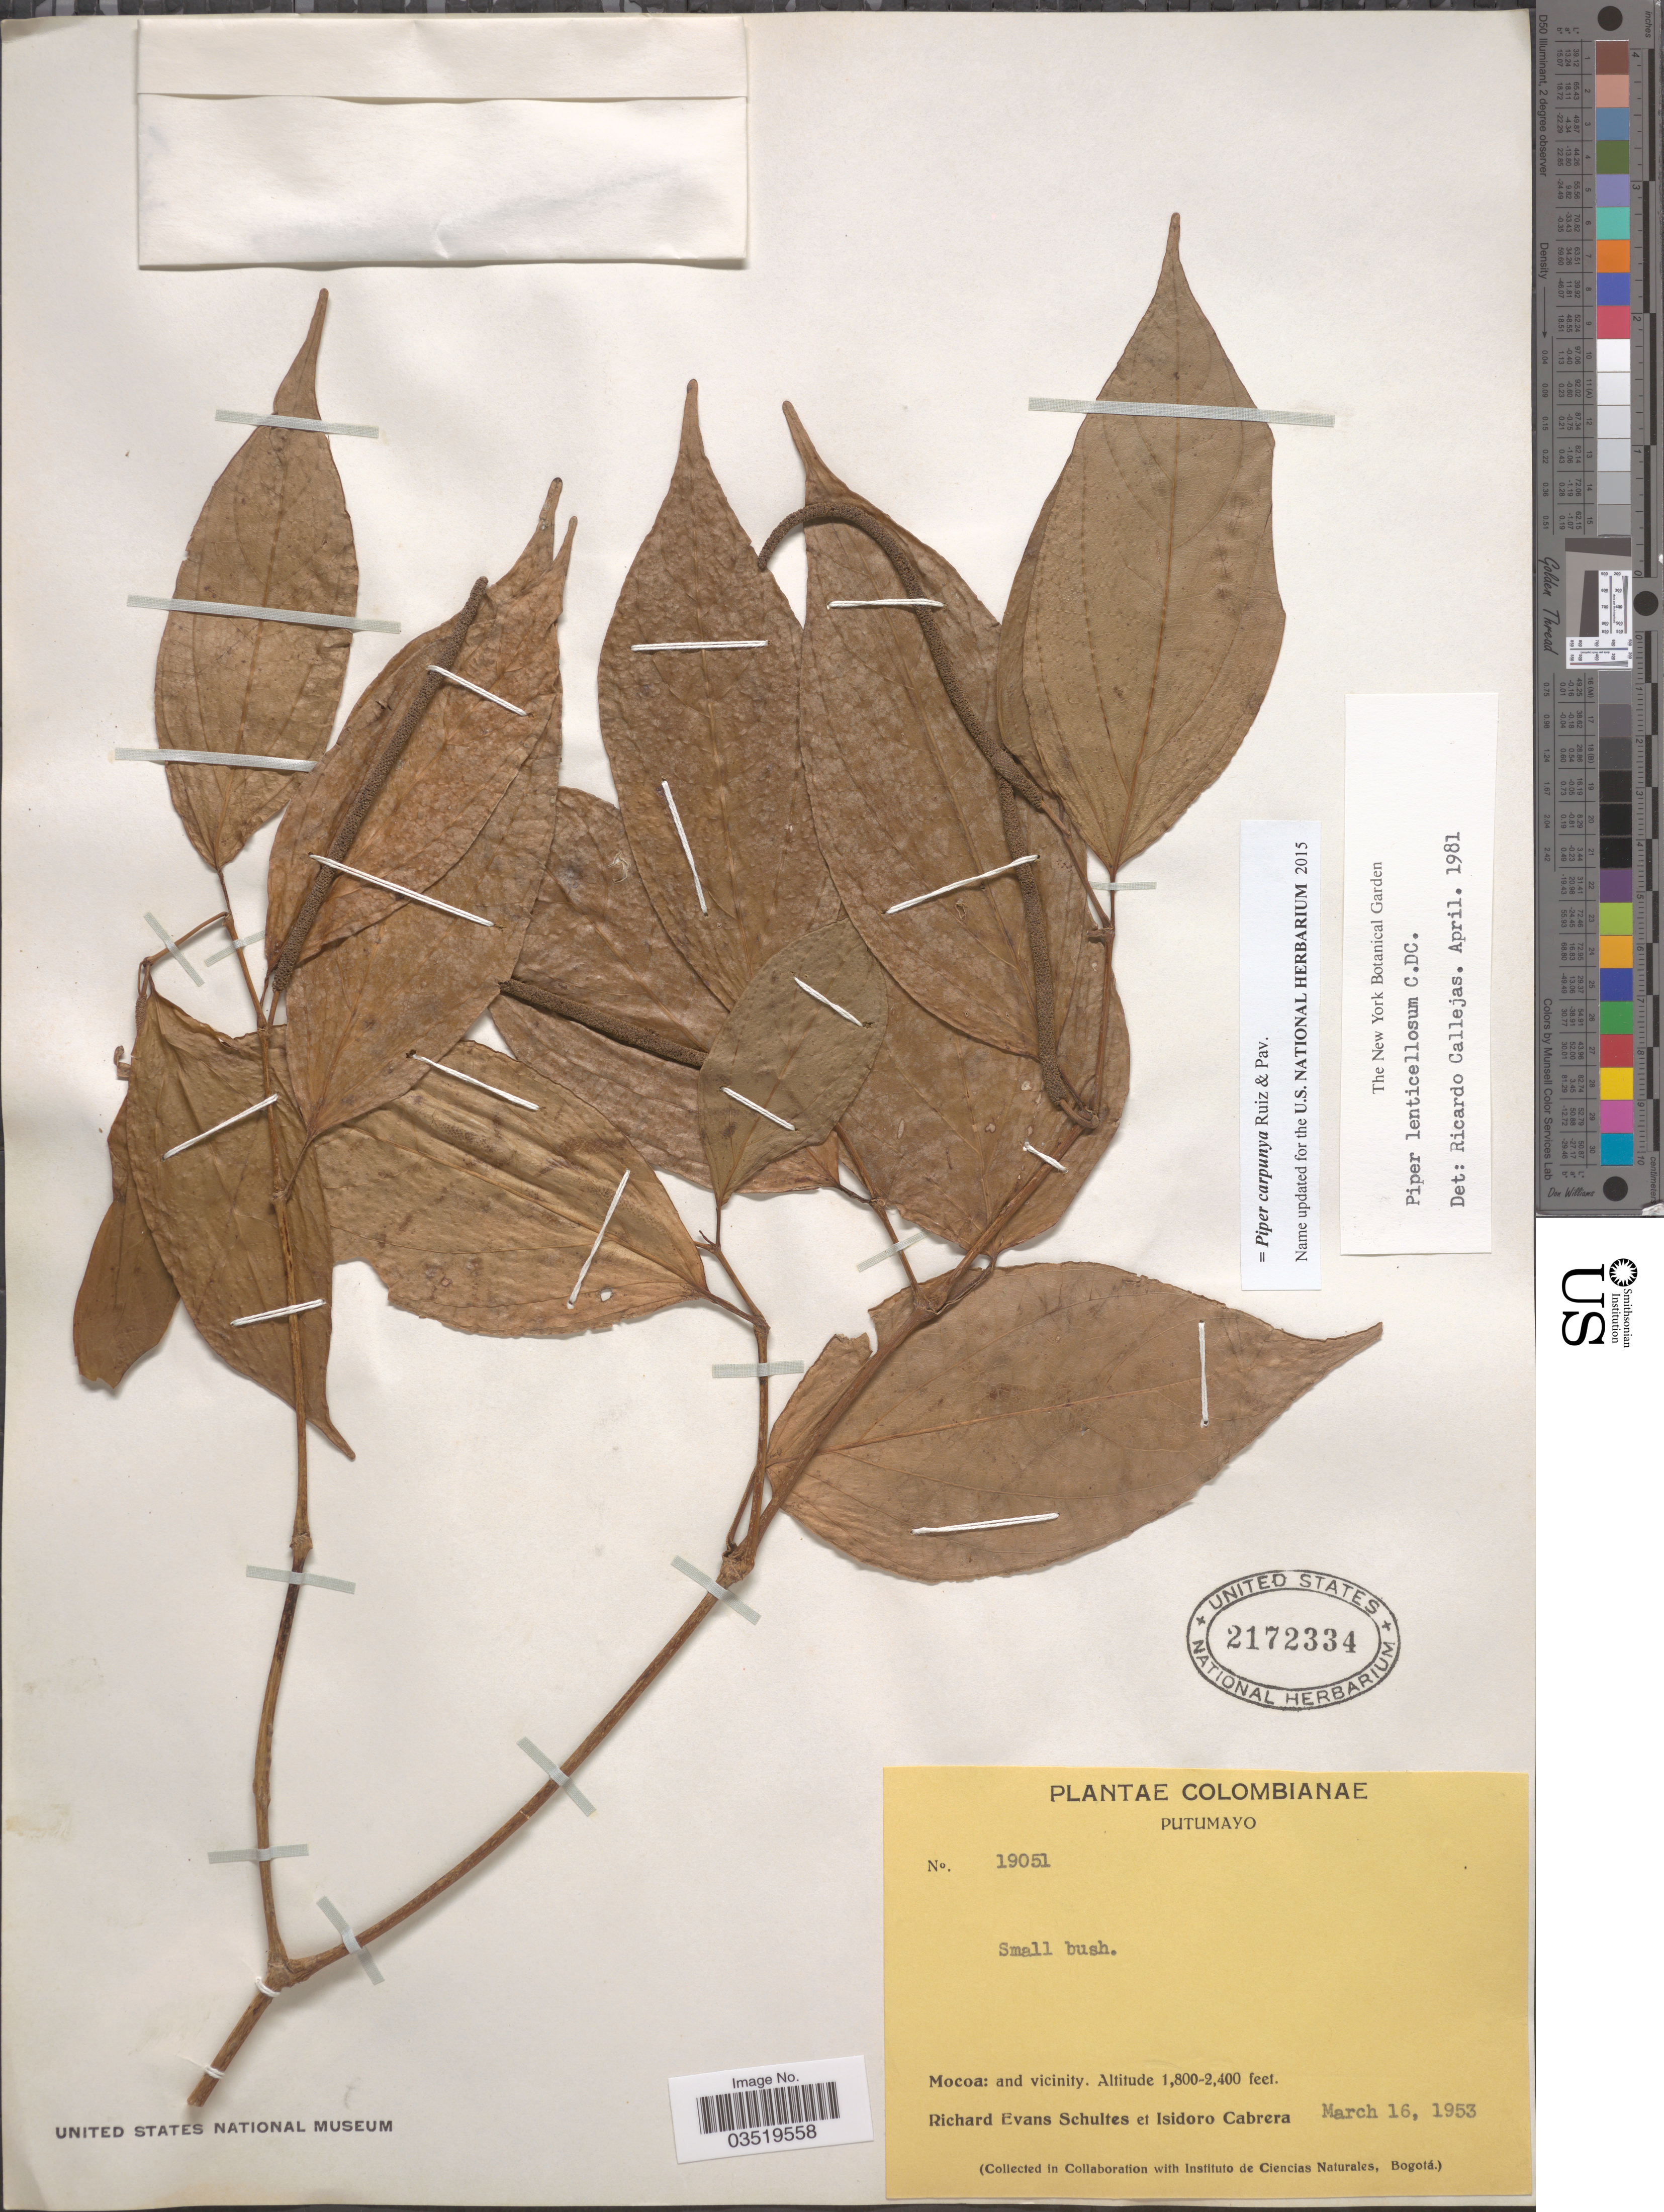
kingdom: Plantae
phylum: Tracheophyta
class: Magnoliopsida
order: Piperales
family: Piperaceae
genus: Piper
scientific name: Piper carpunya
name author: Ruiz & Pav.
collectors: R. E. Schultes & I. Cabrera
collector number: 19051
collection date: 1953-03-16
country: Colombia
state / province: Putumayo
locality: Mocoa: and vicinity.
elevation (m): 549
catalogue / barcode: US 2172334